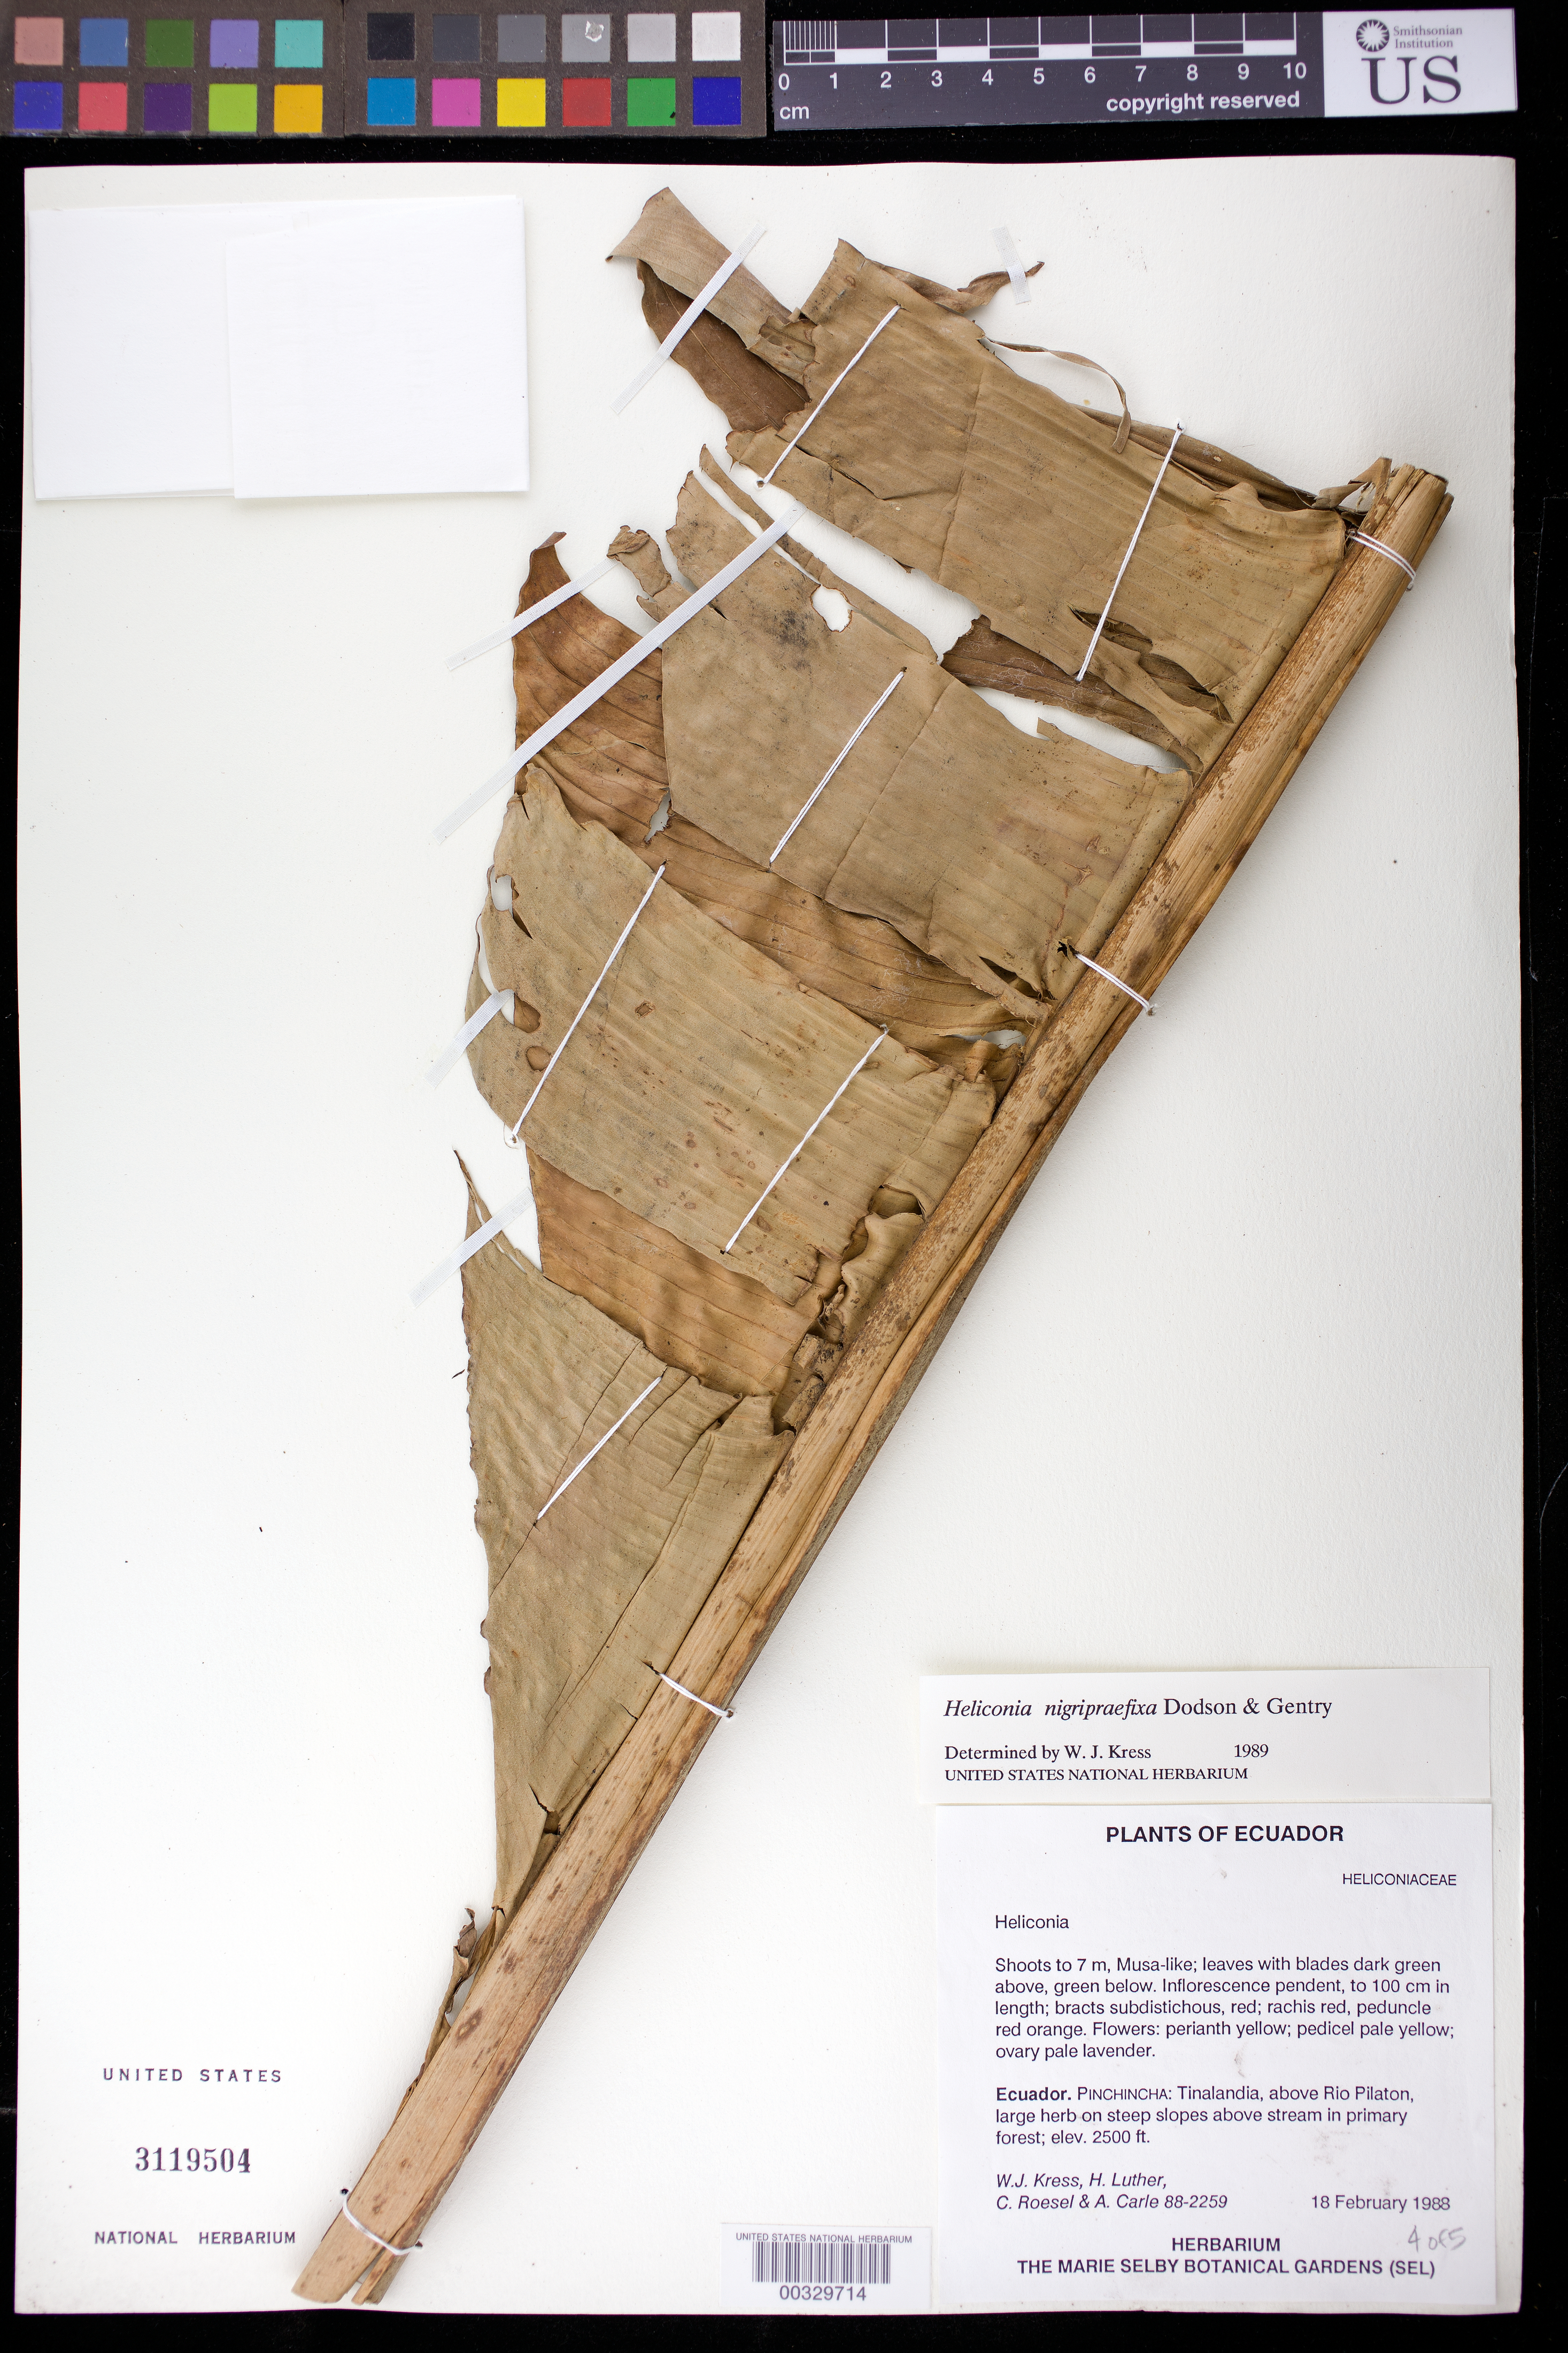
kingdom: Plantae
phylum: Tracheophyta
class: Liliopsida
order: Zingiberales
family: Heliconiaceae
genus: Heliconia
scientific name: Heliconia nigripraefixa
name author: Dodson & Gentry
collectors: W. J. Kress, Harry E. Luther, C. S. Roesel & A. Carle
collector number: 88-2259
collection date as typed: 18 Feb 1988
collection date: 1988-02-18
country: Ecuador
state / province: Pichincha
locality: Tinalandia, above Rio pilaton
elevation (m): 762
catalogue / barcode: US 3119504